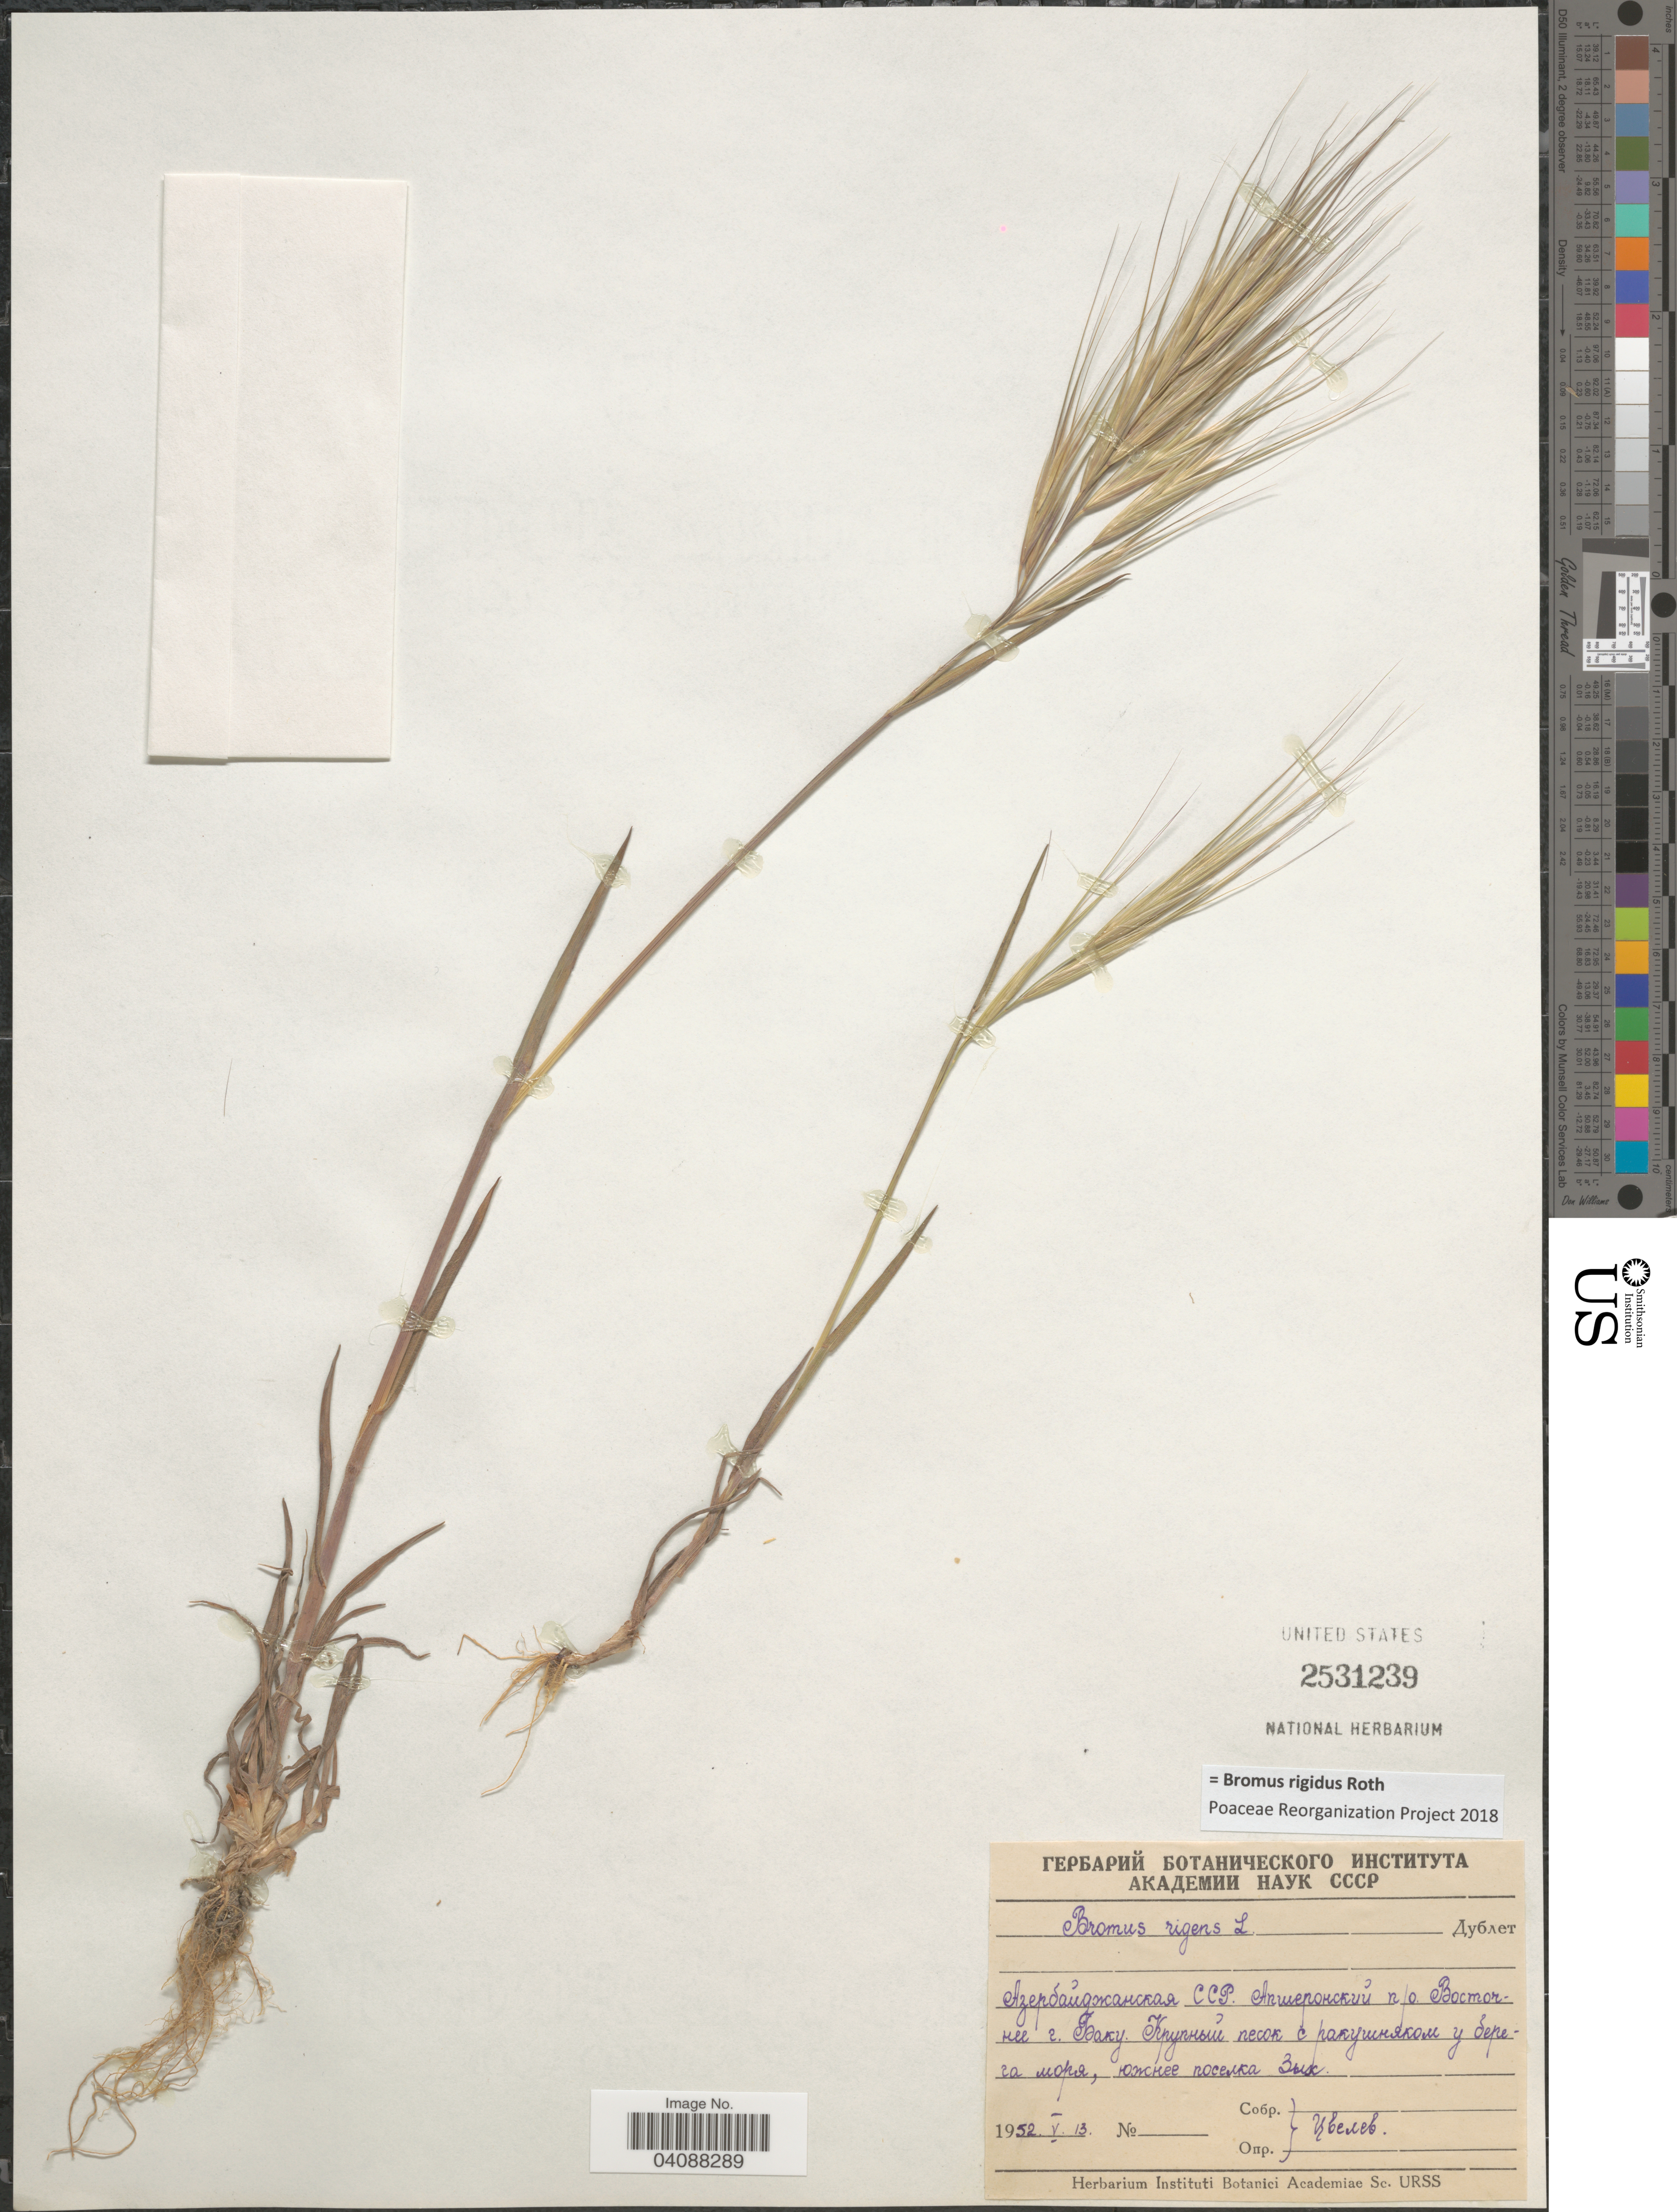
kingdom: Plantae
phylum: Tracheophyta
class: Liliopsida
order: Poales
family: Poaceae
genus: Bromus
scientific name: Bromus rigidus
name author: Roth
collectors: Tsvelev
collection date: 1952-05-13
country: Azerbaijan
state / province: Baki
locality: E of city Baki, S of village Zykh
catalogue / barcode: US 2531239